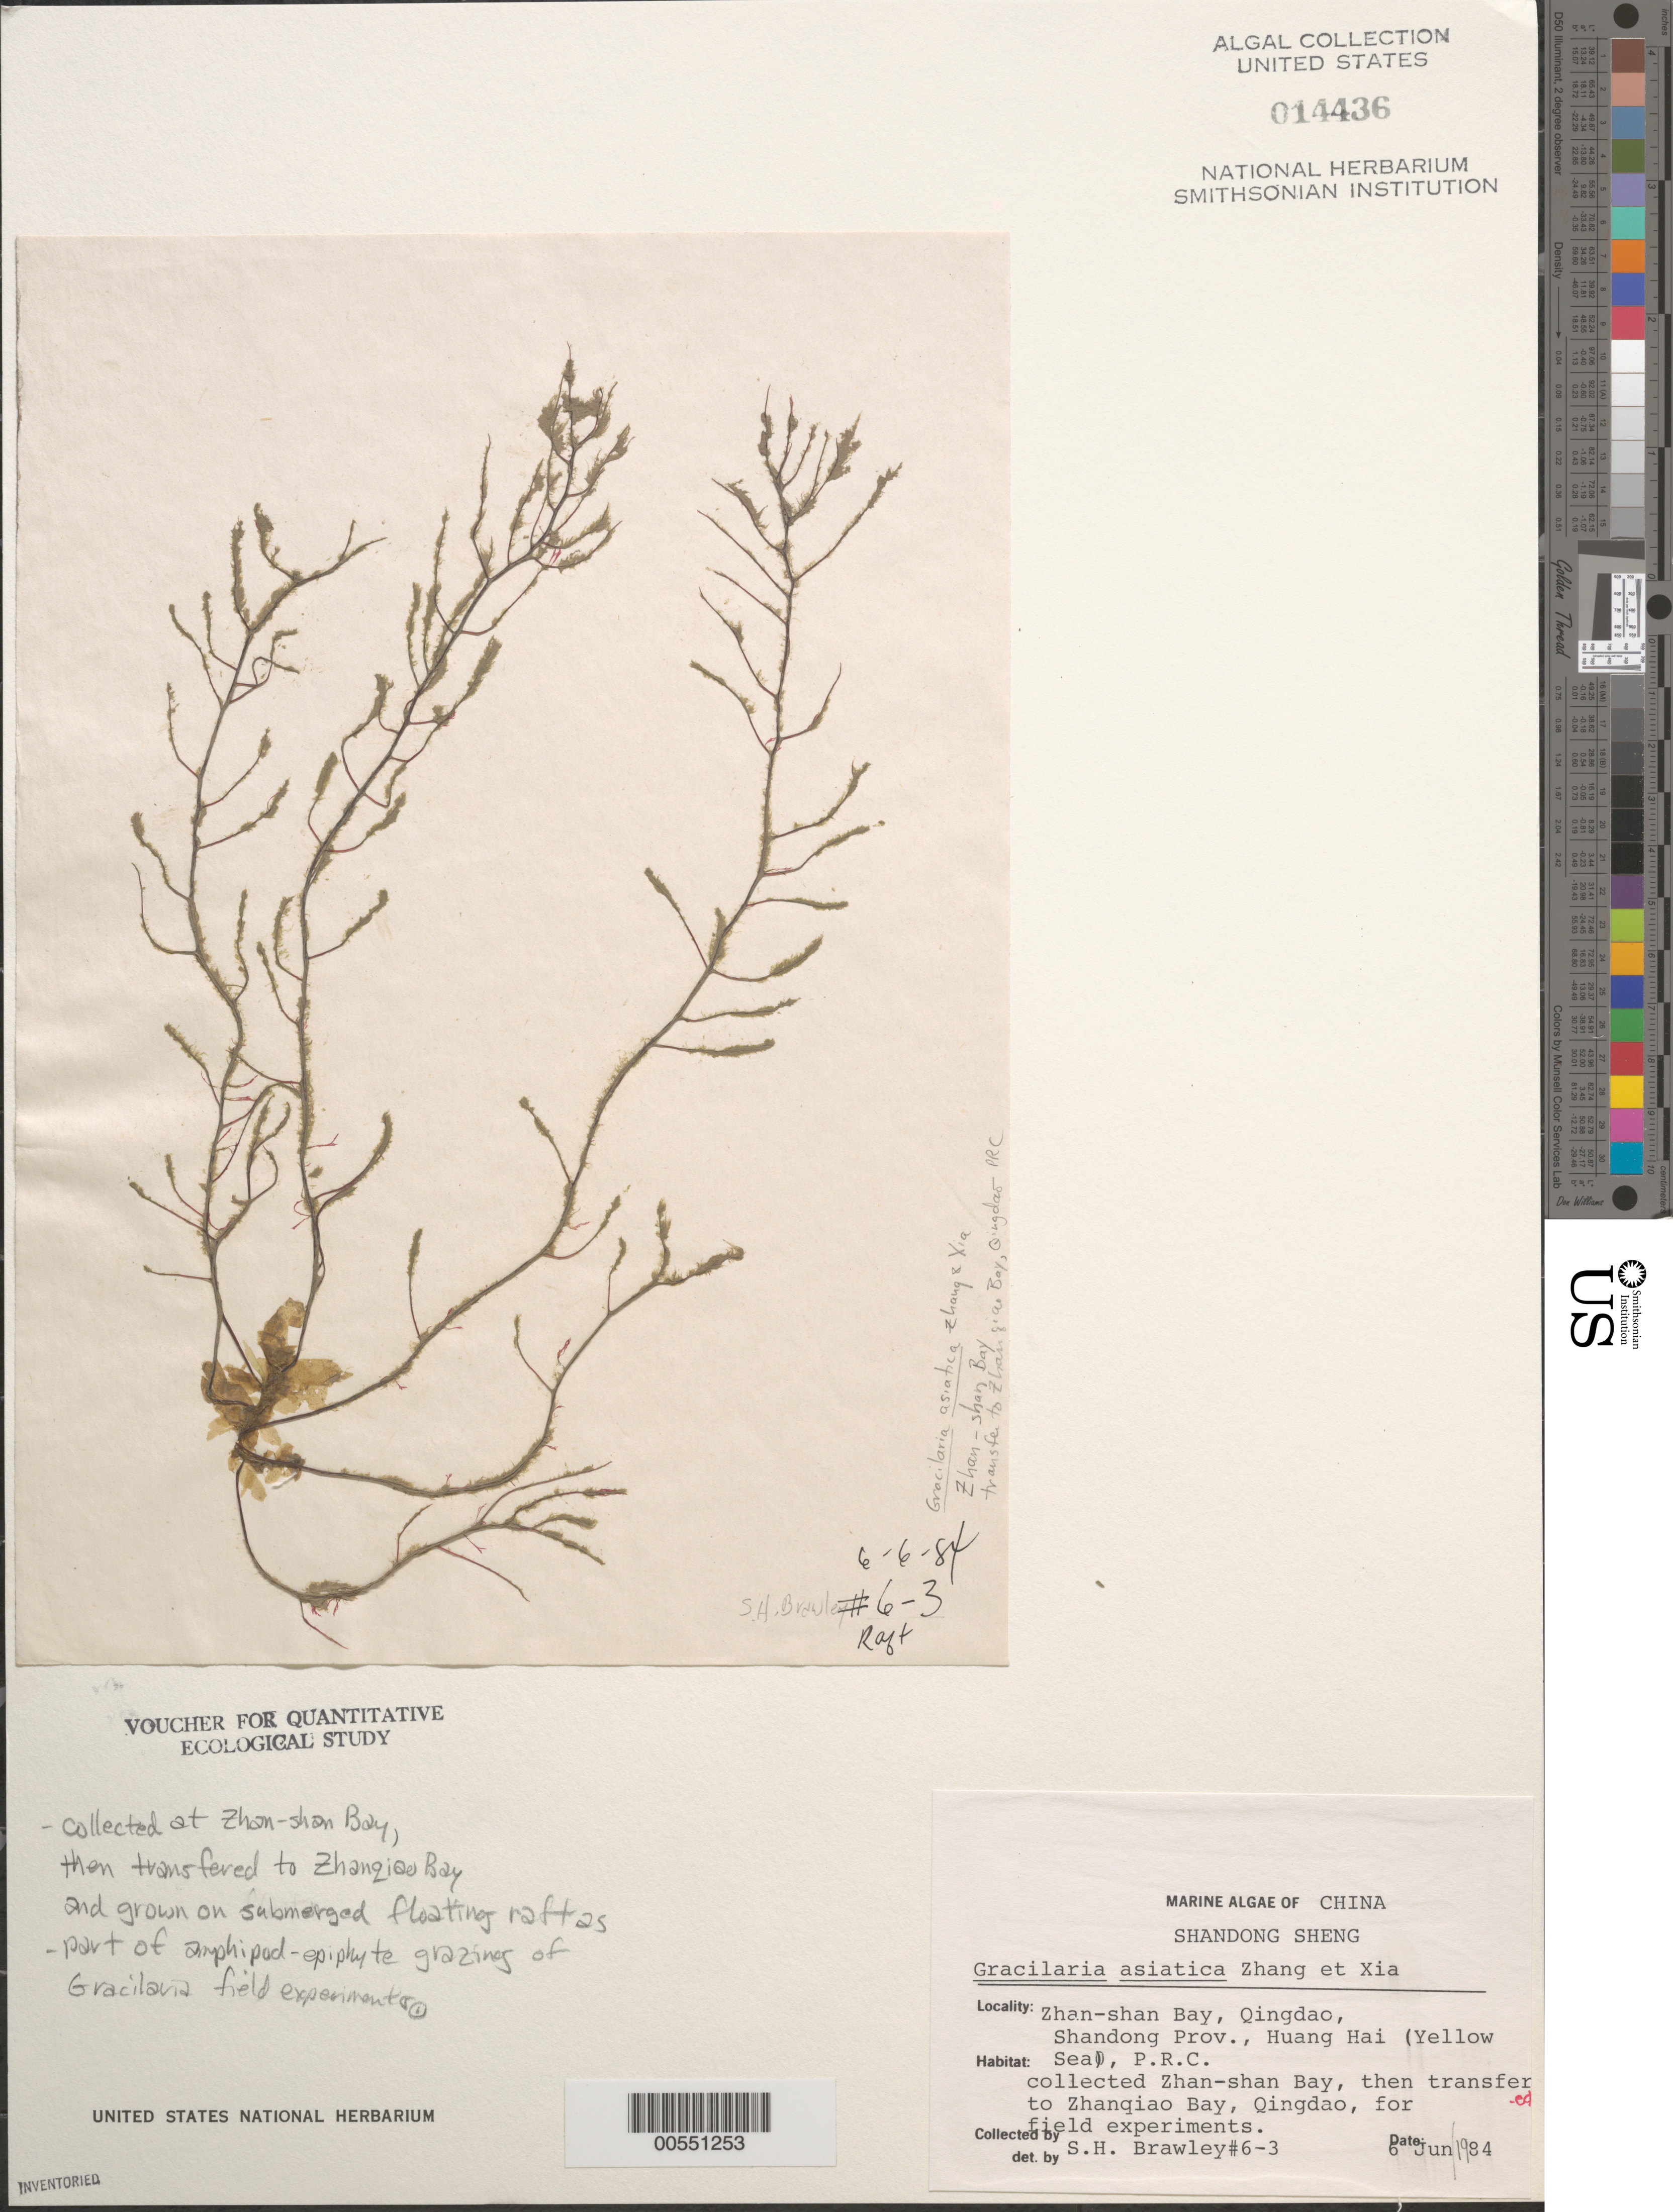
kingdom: Plantae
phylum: Rhodophyta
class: Florideophyceae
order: Gracilariales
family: Gracilariaceae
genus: Gracilaria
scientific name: Gracilaria vermiculophylla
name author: (Ohmi) Papenf.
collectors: S. Brawley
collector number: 6-3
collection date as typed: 06 Jun 1984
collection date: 1984-06-06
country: China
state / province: Shandong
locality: Zhan-shan Bay, Qingdao, Huang Hai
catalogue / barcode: US 14436